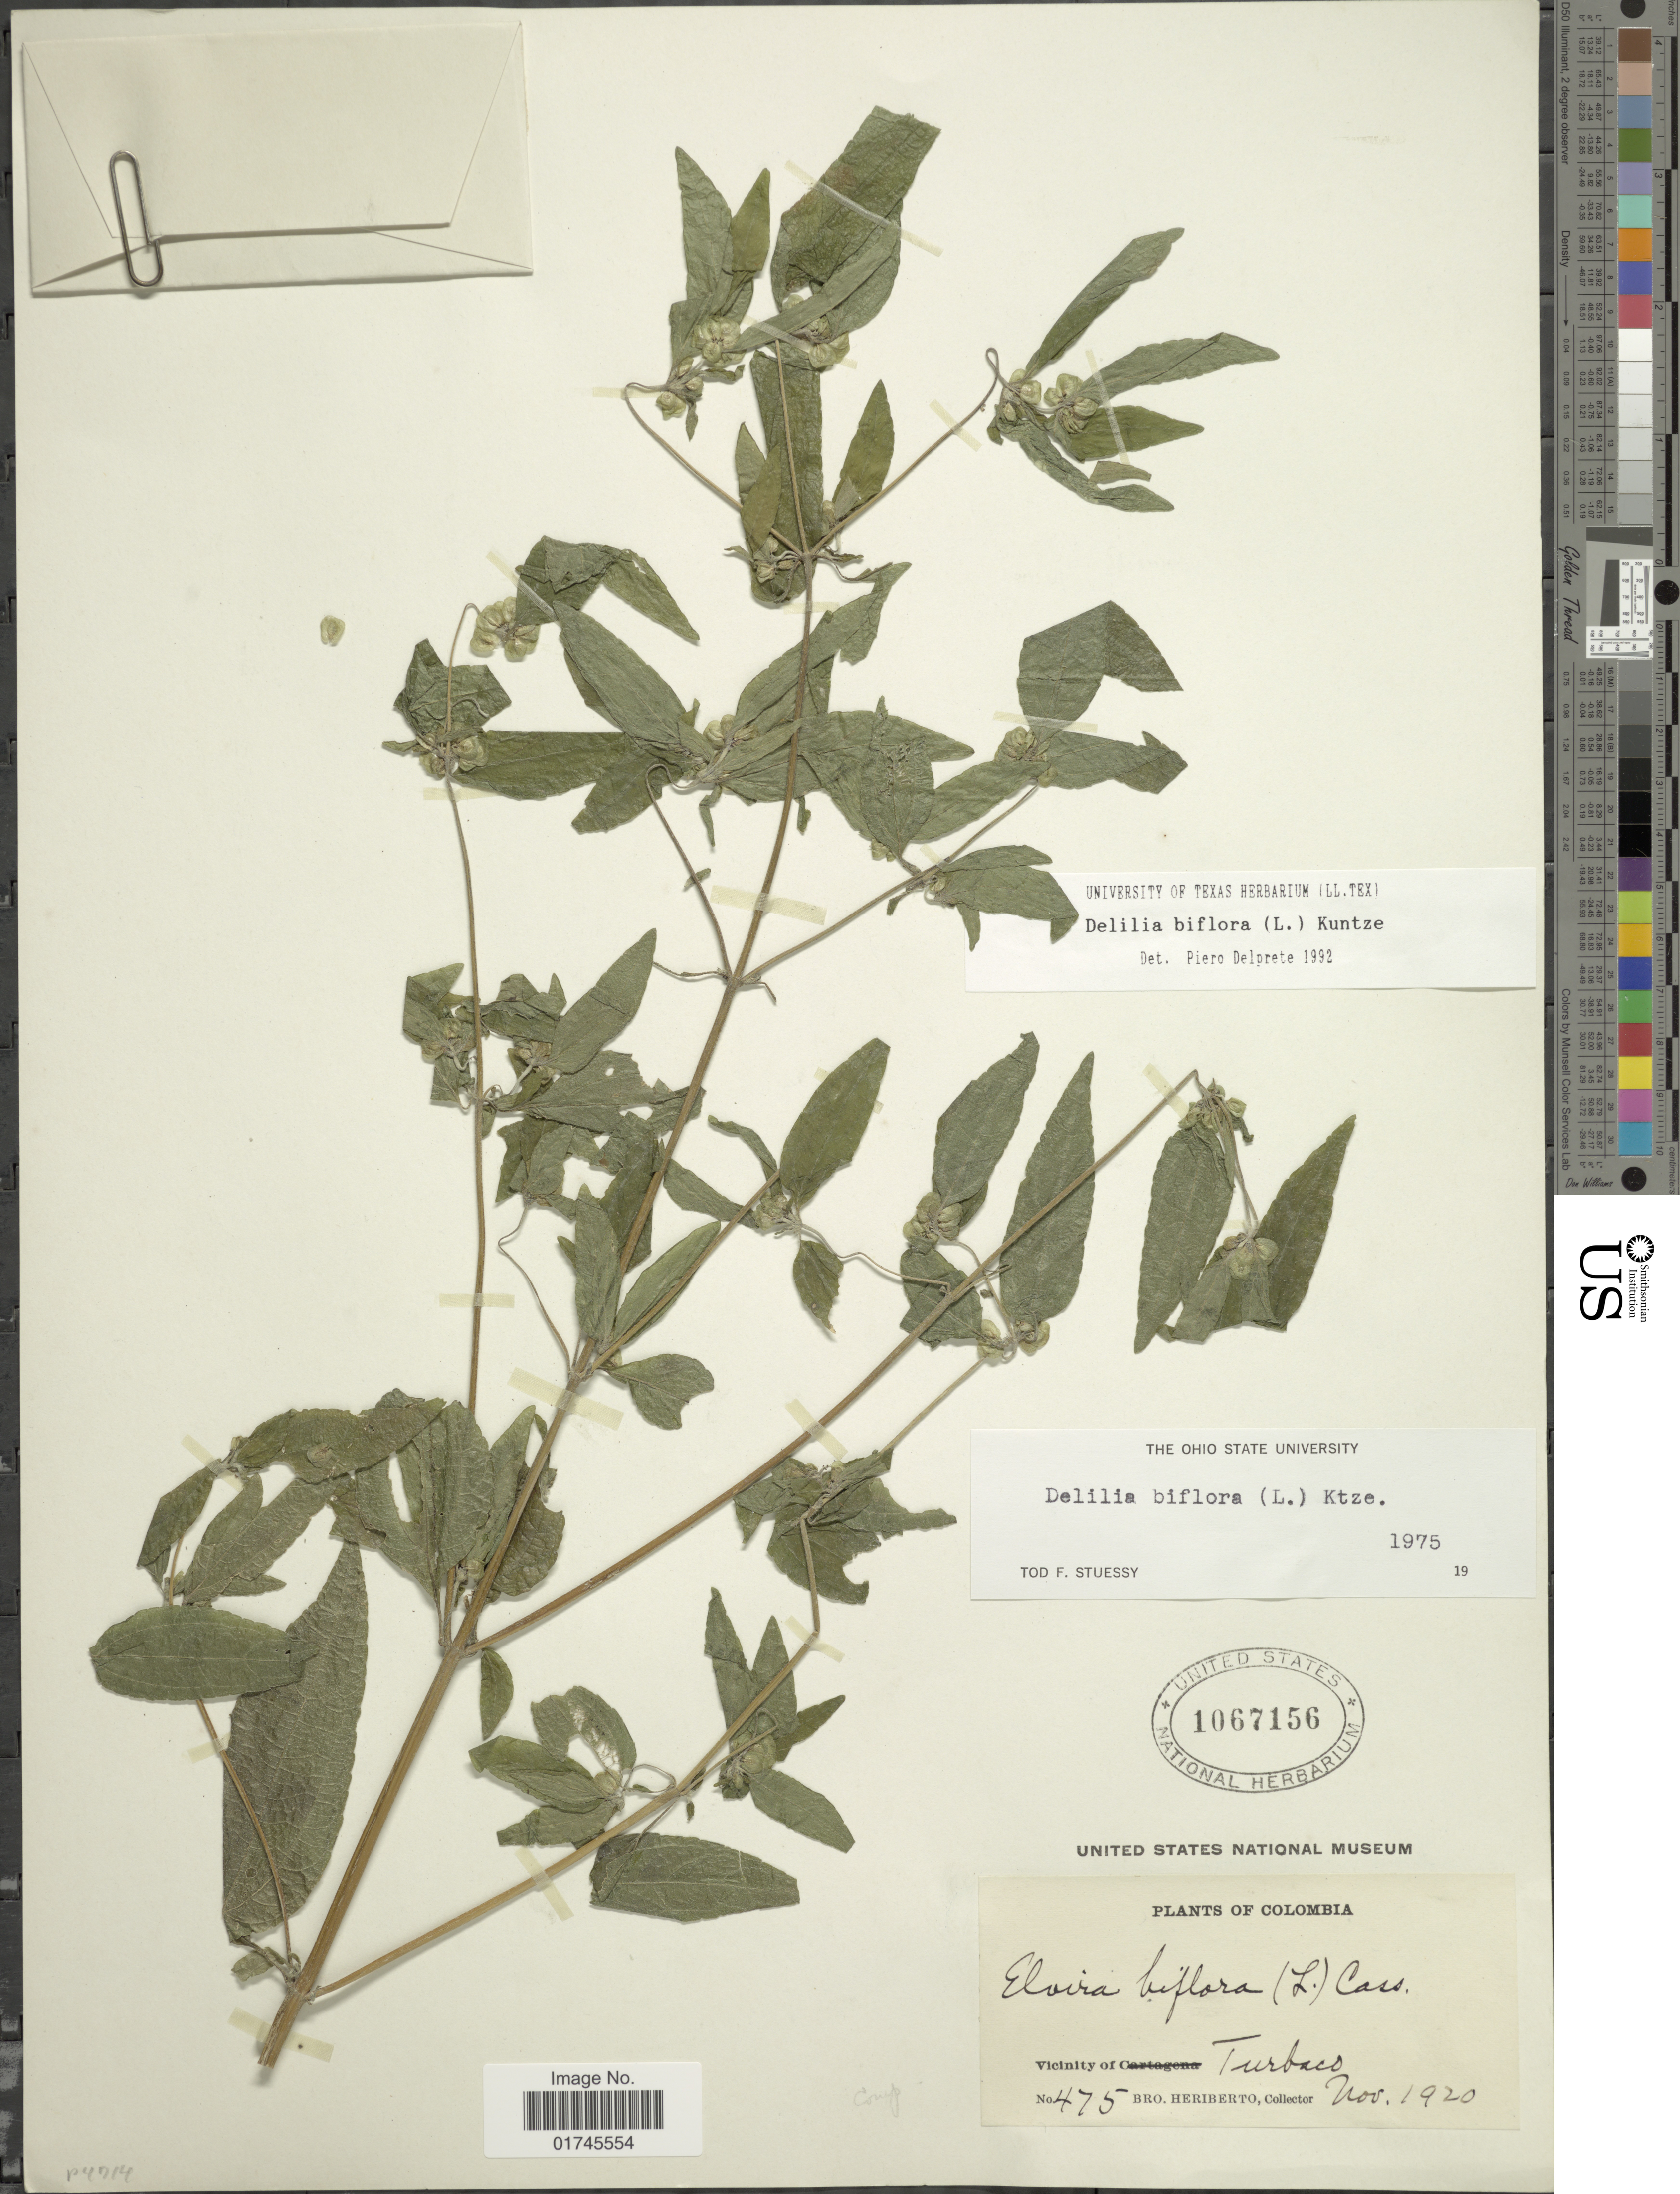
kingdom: Plantae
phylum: Tracheophyta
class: Magnoliopsida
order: Asterales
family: Asteraceae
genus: Delilia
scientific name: Delilia biflora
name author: (L.) Kuntze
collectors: B. Heriberto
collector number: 475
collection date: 1920-11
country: Colombia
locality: Vicinity of Turbaco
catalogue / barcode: US 1067156